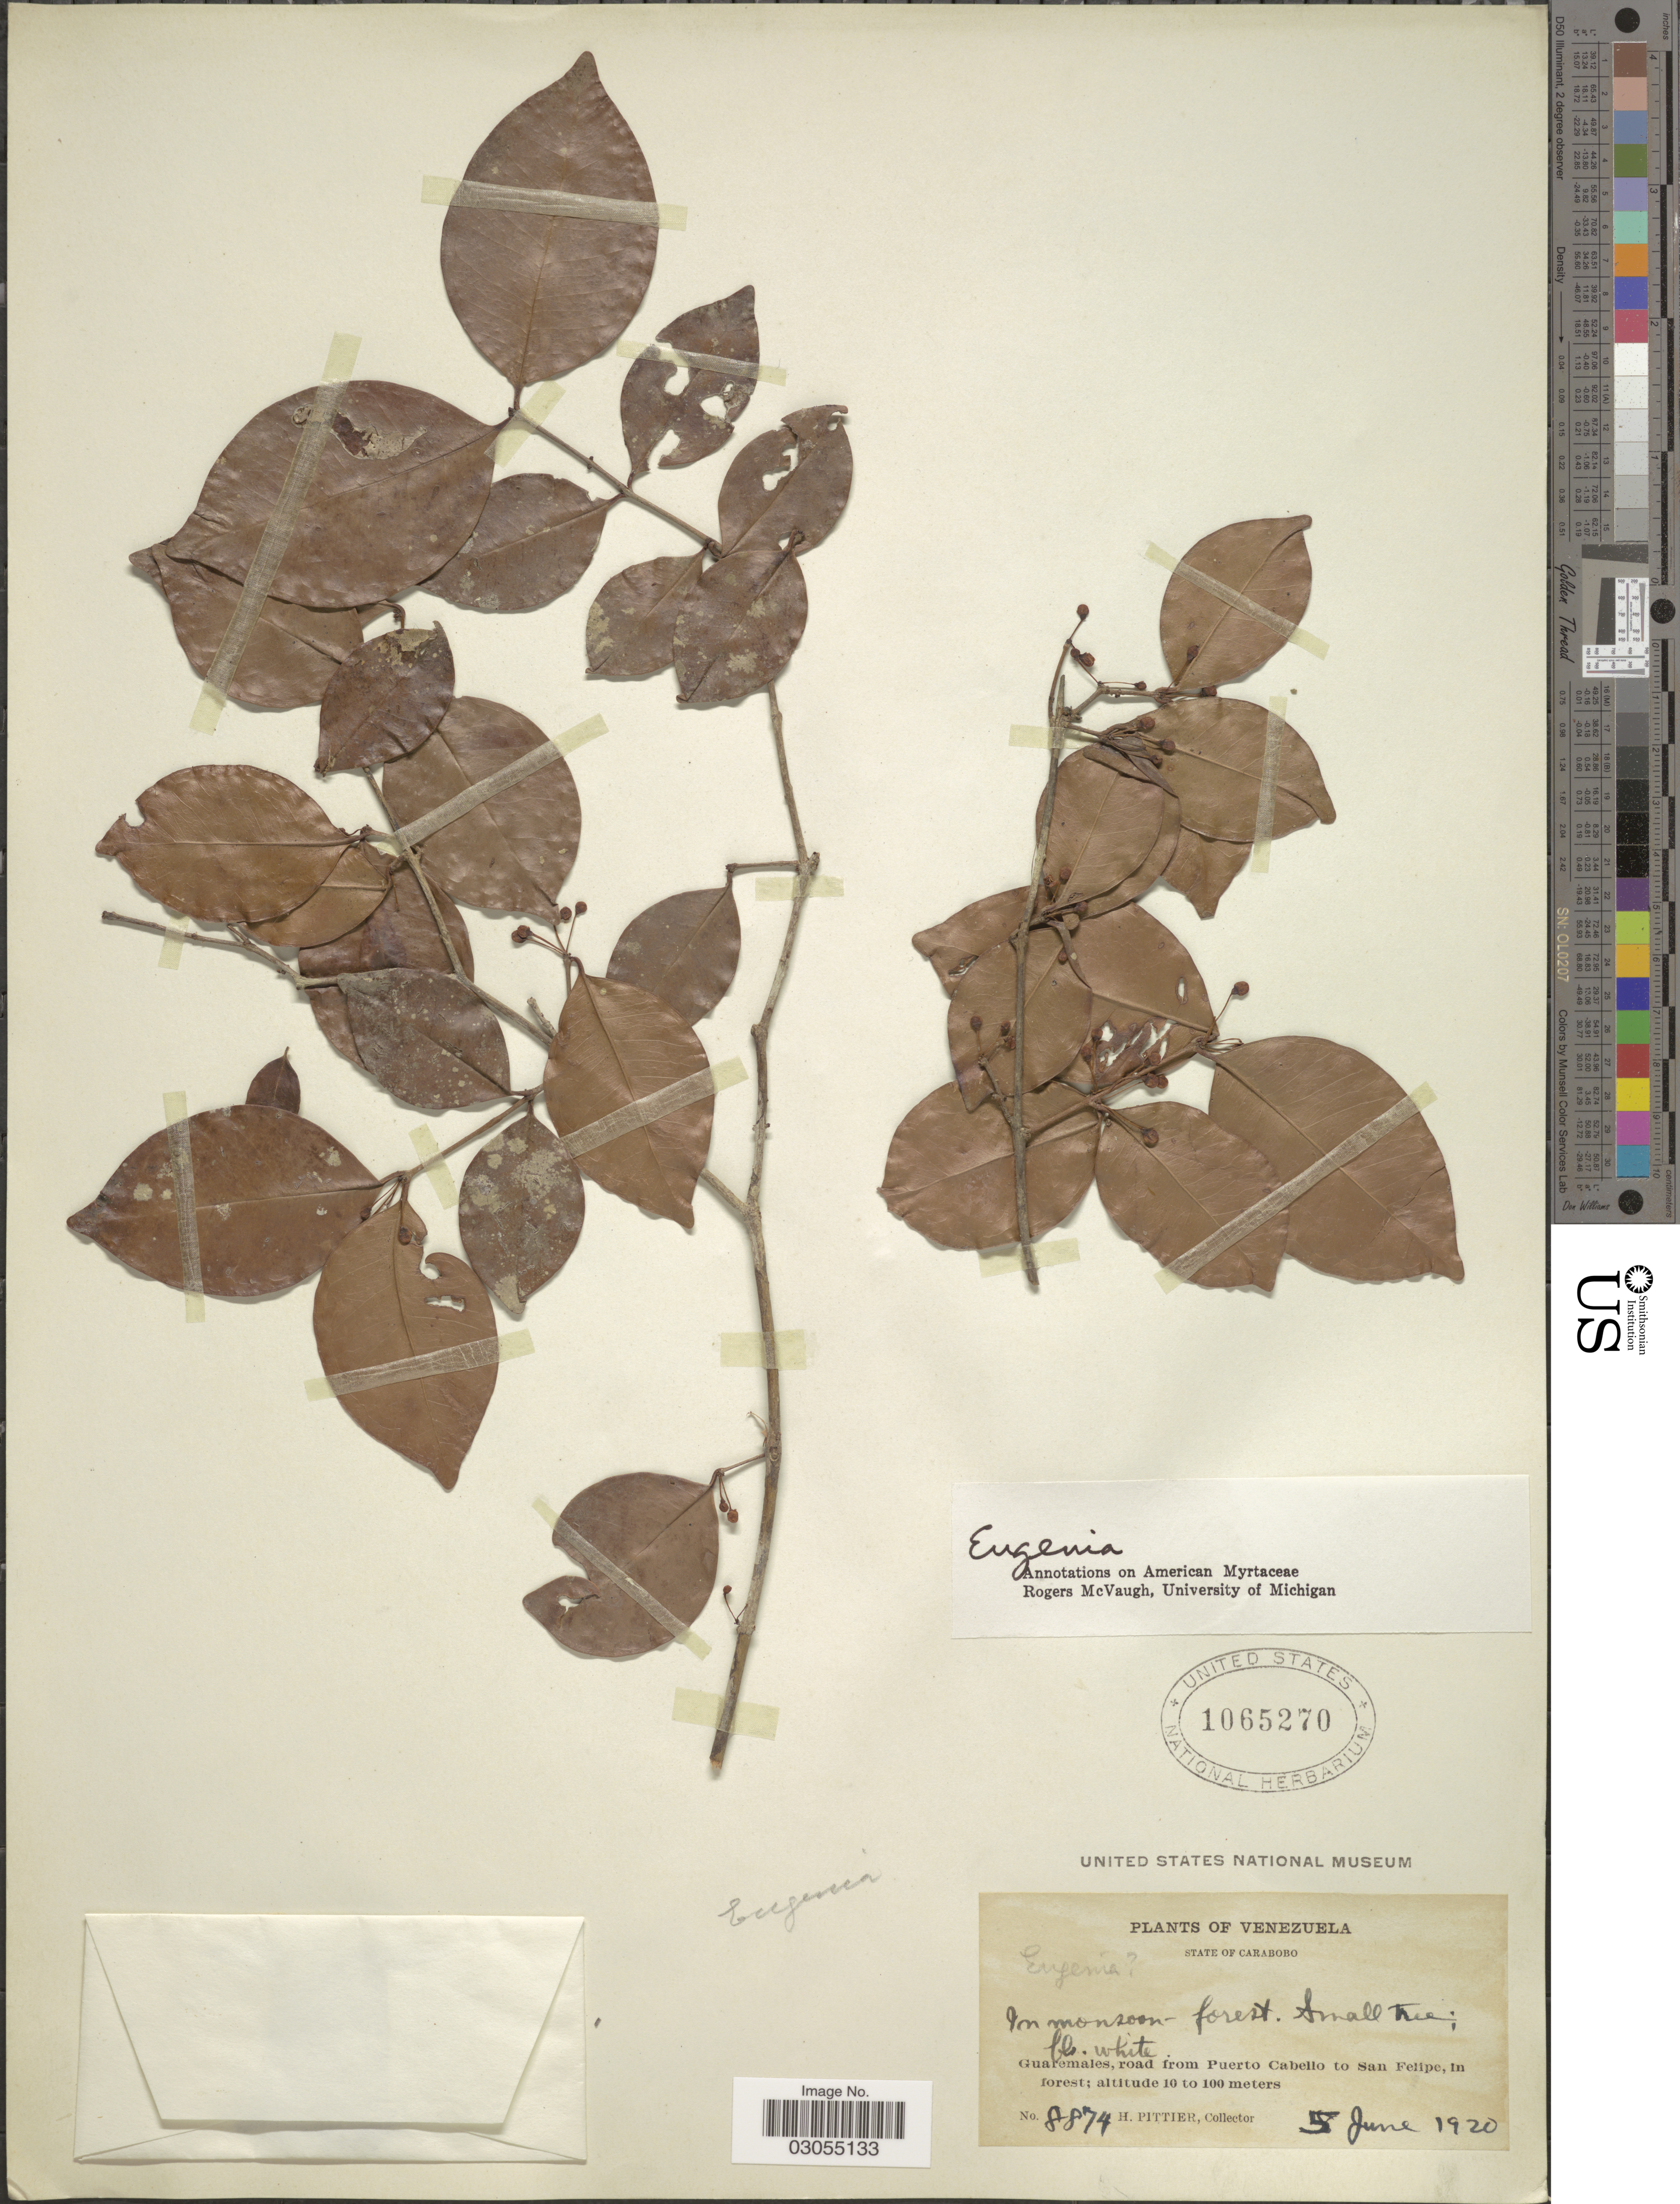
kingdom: Plantae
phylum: Tracheophyta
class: Magnoliopsida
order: Myrtales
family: Myrtaceae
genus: Eugenia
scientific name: Eugenia sp.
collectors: H. F. Pittier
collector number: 8874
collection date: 1920-06-05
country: Venezuela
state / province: Carabobo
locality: Guaremales, road from Puerto Cabello to San Felipe, in forest.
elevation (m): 10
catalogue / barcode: US 1065270